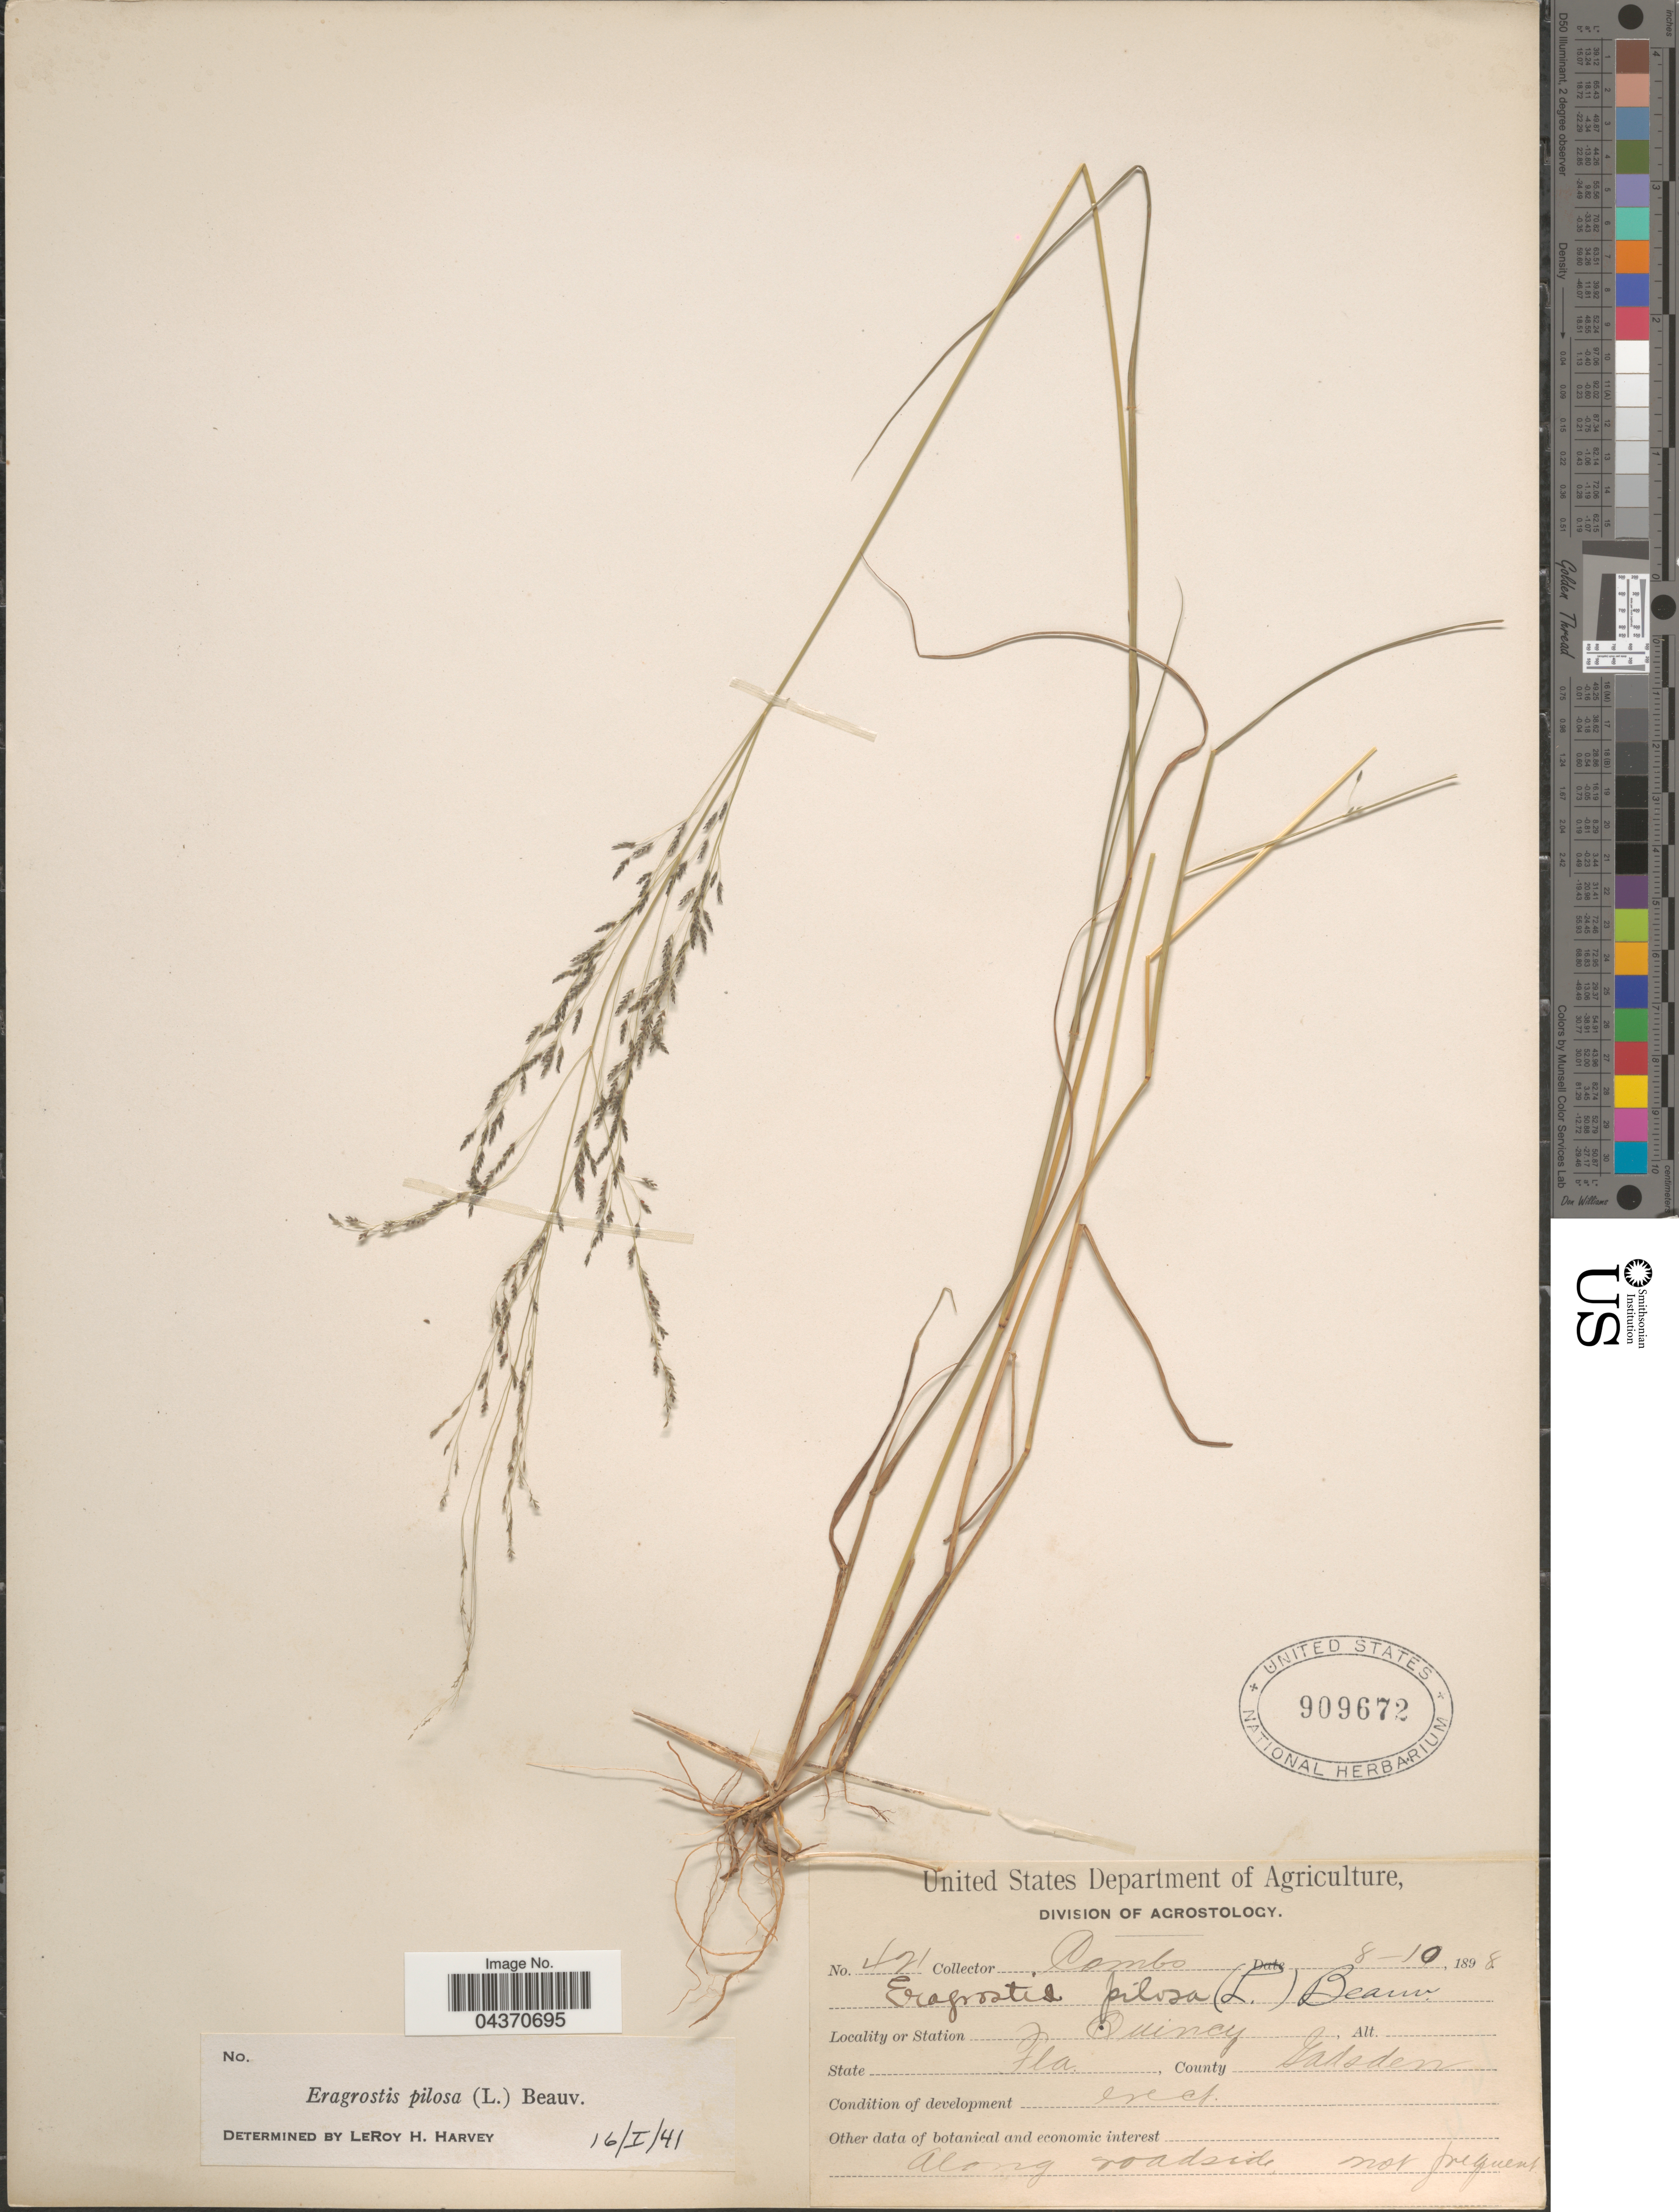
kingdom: Plantae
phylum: Tracheophyta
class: Liliopsida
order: Poales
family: Poaceae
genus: Eragrostis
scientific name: Eragrostis pilosa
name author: (L.) P. Beauv.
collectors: -. Combs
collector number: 421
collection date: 1898-08-10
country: United States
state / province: Florida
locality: Station Quincy. County Gadsden.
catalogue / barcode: US 909672